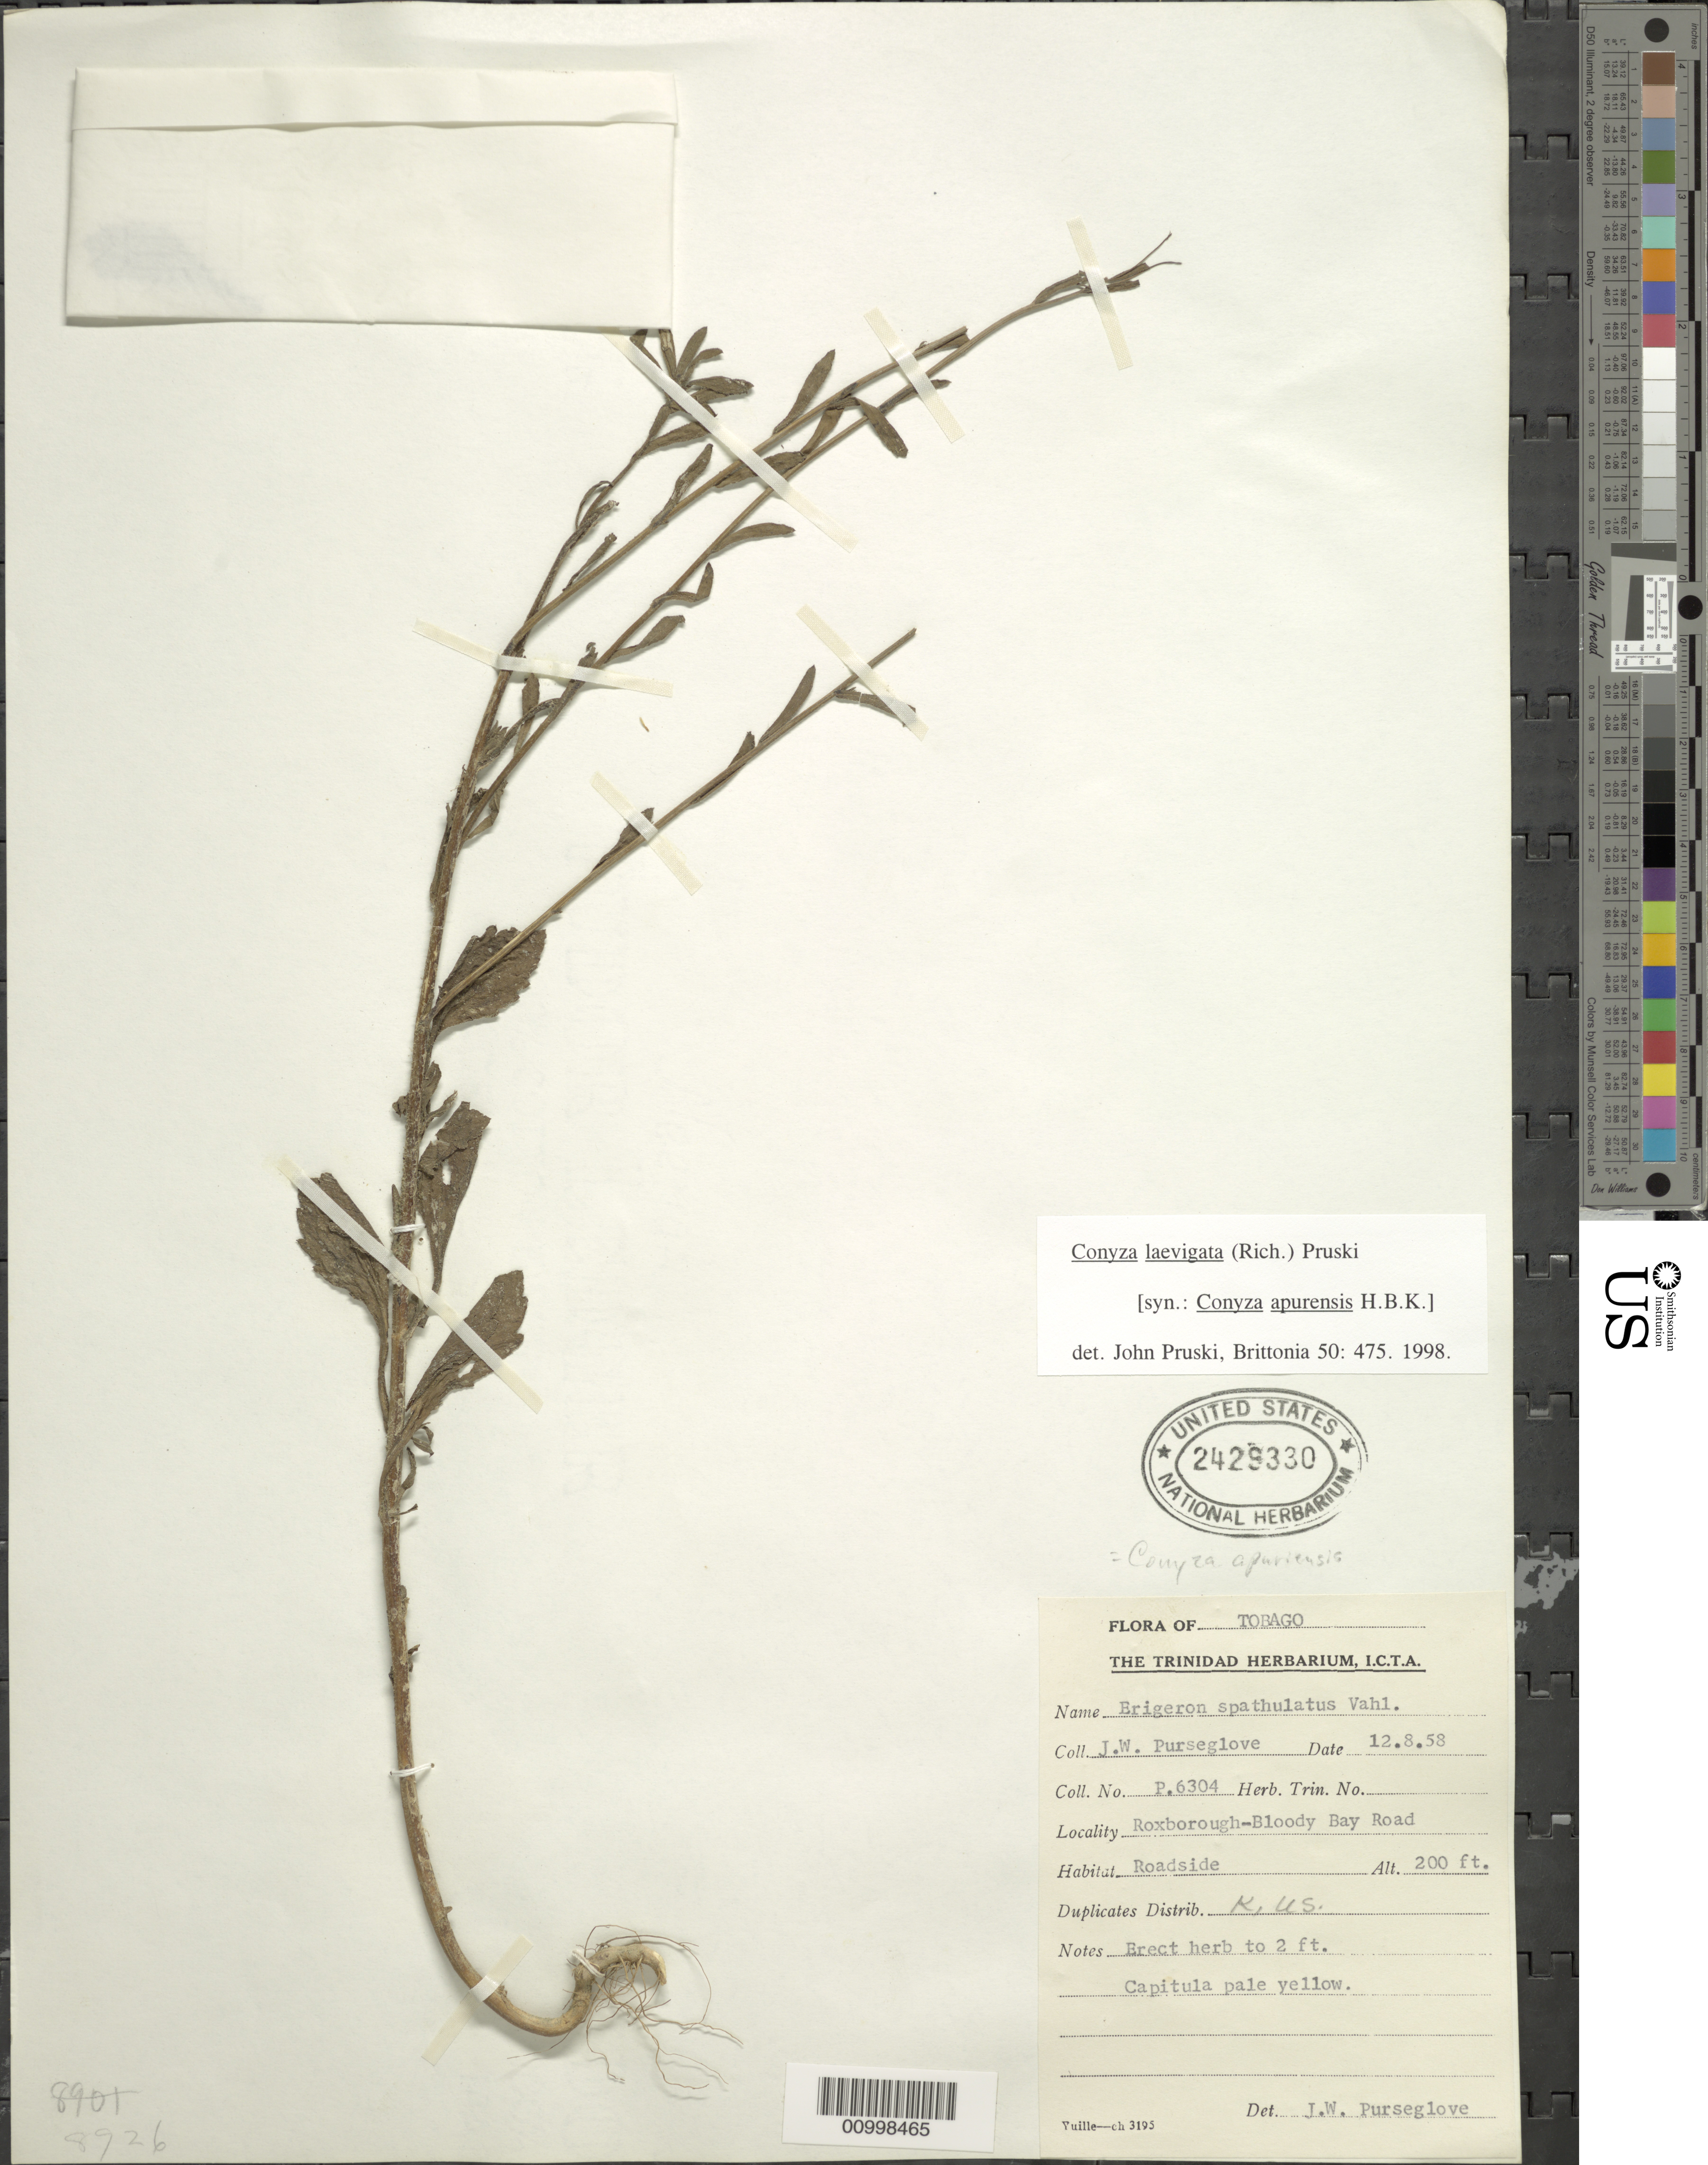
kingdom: Plantae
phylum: Tracheophyta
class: Magnoliopsida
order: Asterales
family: Asteraceae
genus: Conyza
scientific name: Conyza laevigata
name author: (Rich.) Pruski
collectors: J. Purseglove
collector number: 6304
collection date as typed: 12 Aug 1958 or 08 Dec 1958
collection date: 1958-08-12 or 1958-12-08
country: Trinidad and Tobago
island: Tobago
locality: Roxborough-Bloody Bay Road, roadside.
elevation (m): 61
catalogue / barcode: US 2429330